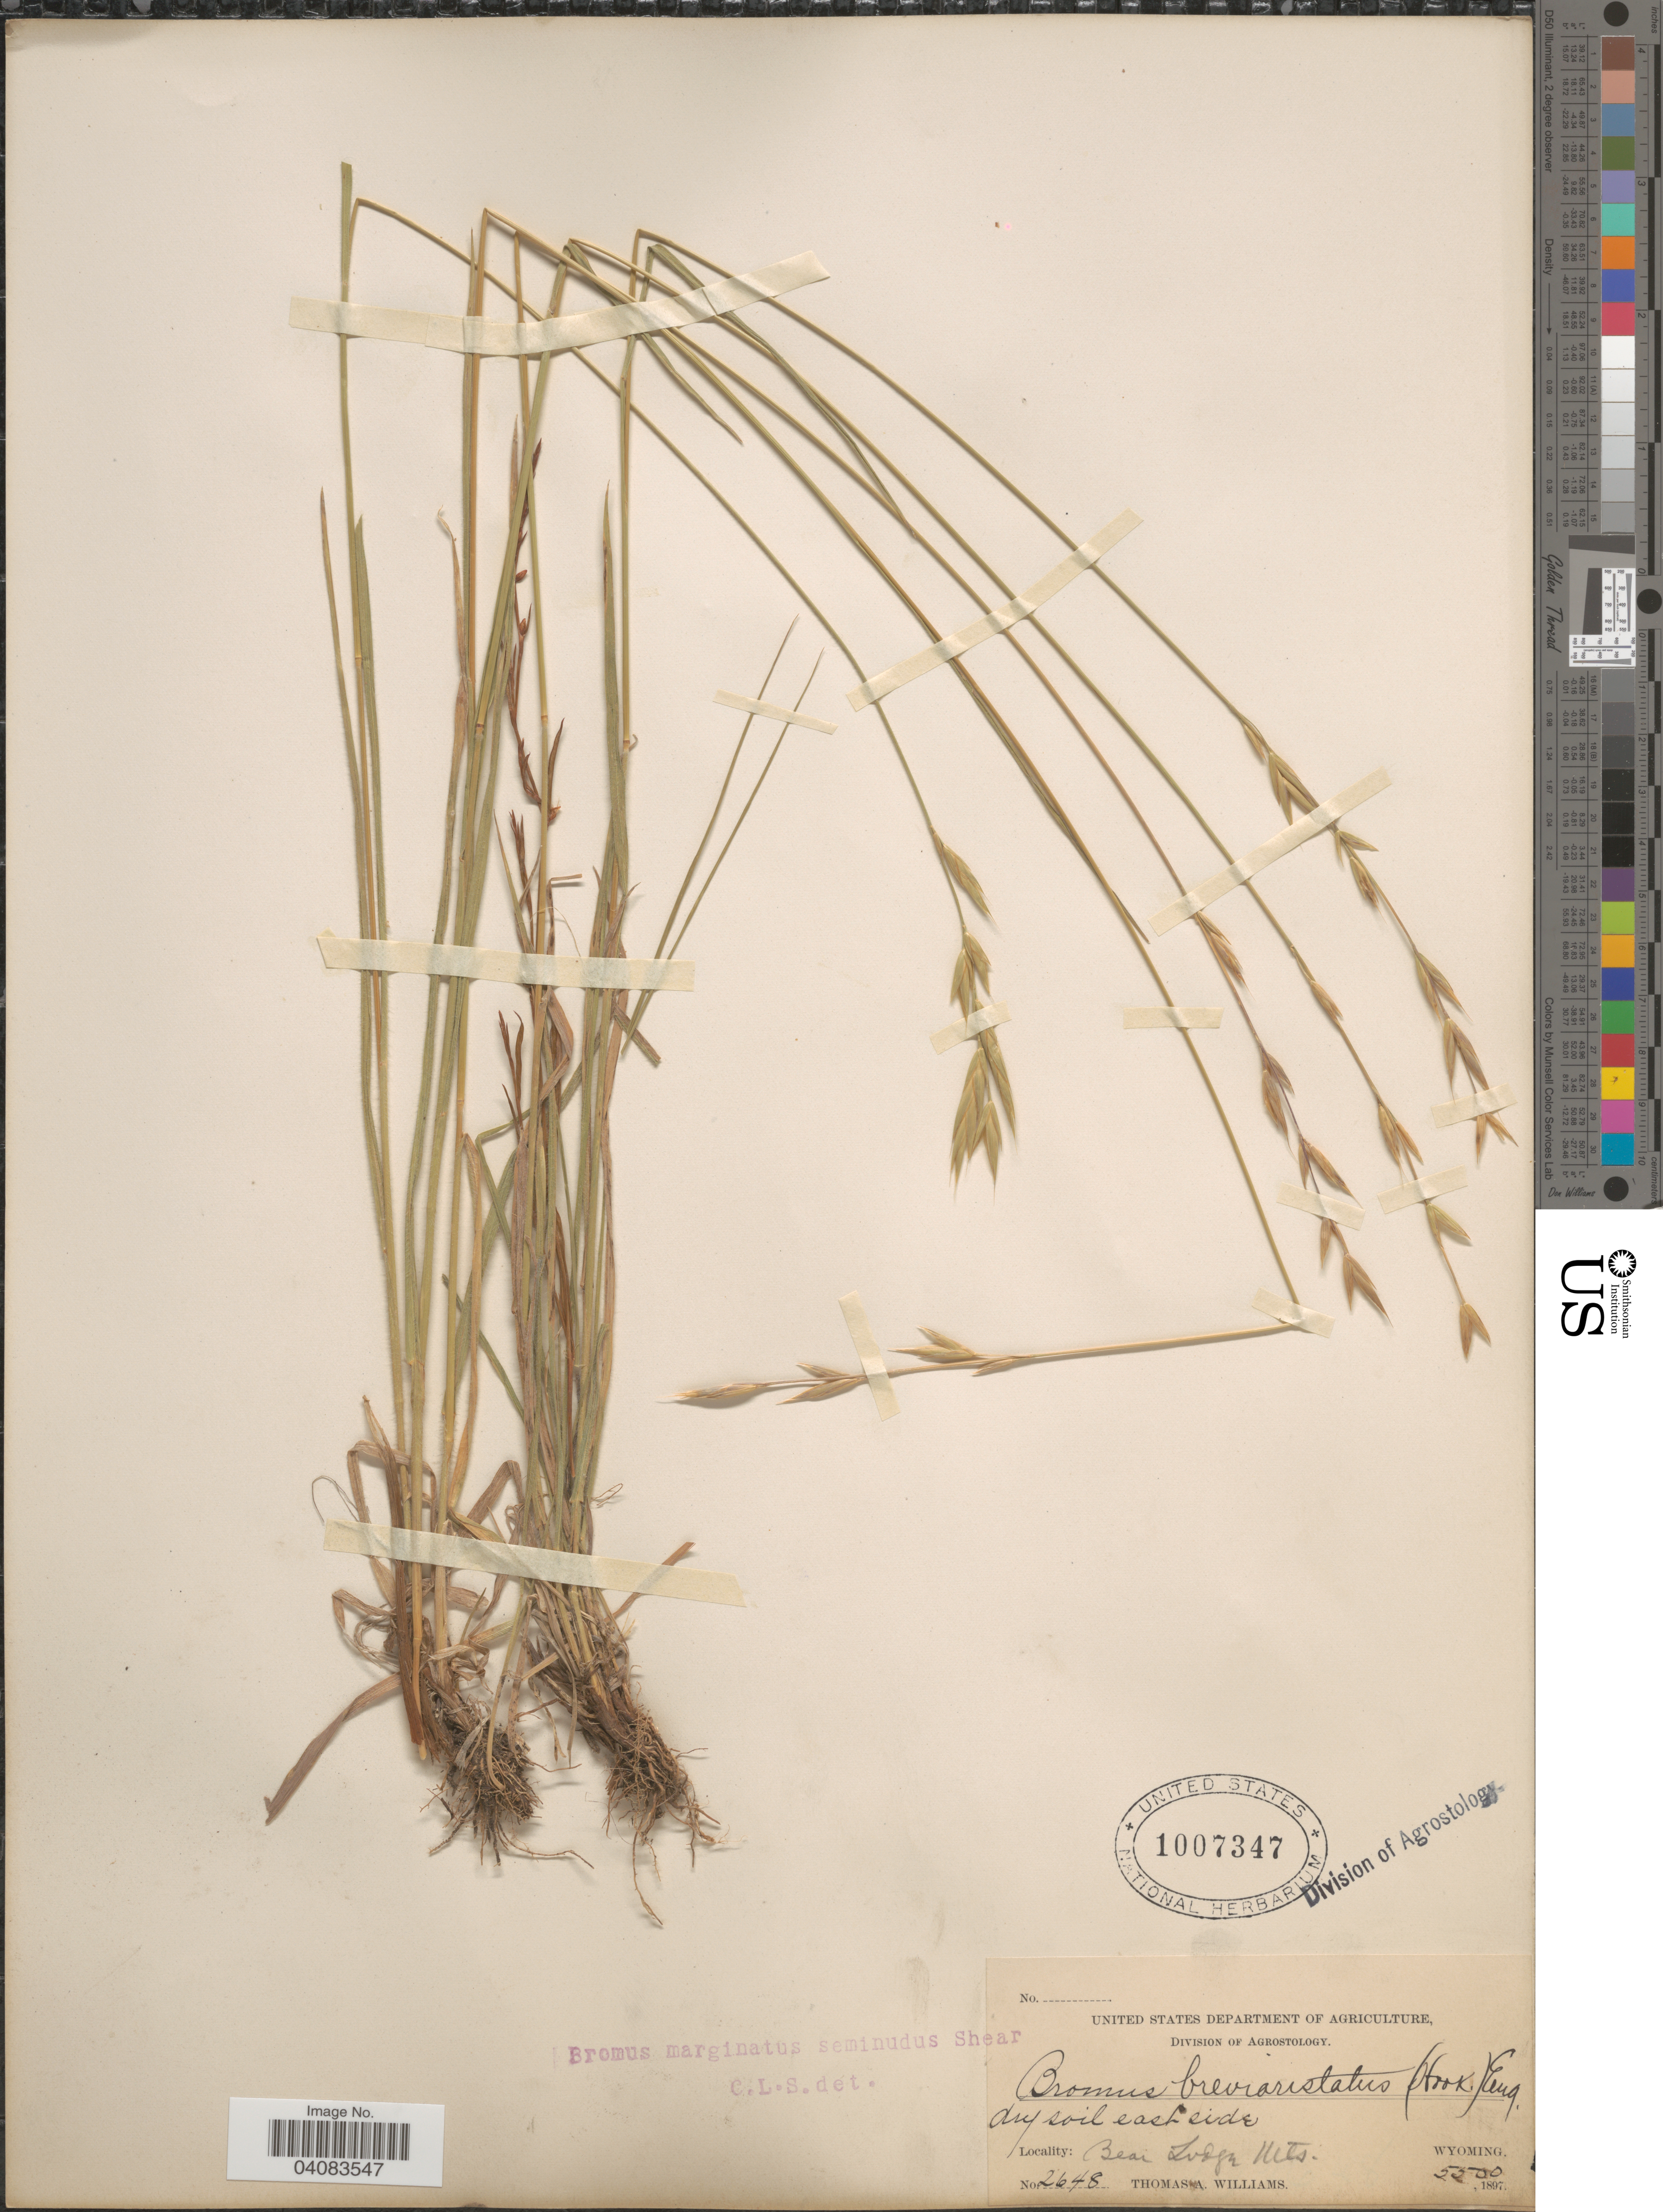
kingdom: Plantae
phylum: Tracheophyta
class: Liliopsida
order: Poales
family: Poaceae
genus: Bromus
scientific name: Bromus marginatus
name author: Nees ex Steud.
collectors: T. A. Williams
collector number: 2648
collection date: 1897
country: United States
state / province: Wyoming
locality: East side. Bear Lodge Mts.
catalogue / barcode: US 1007347